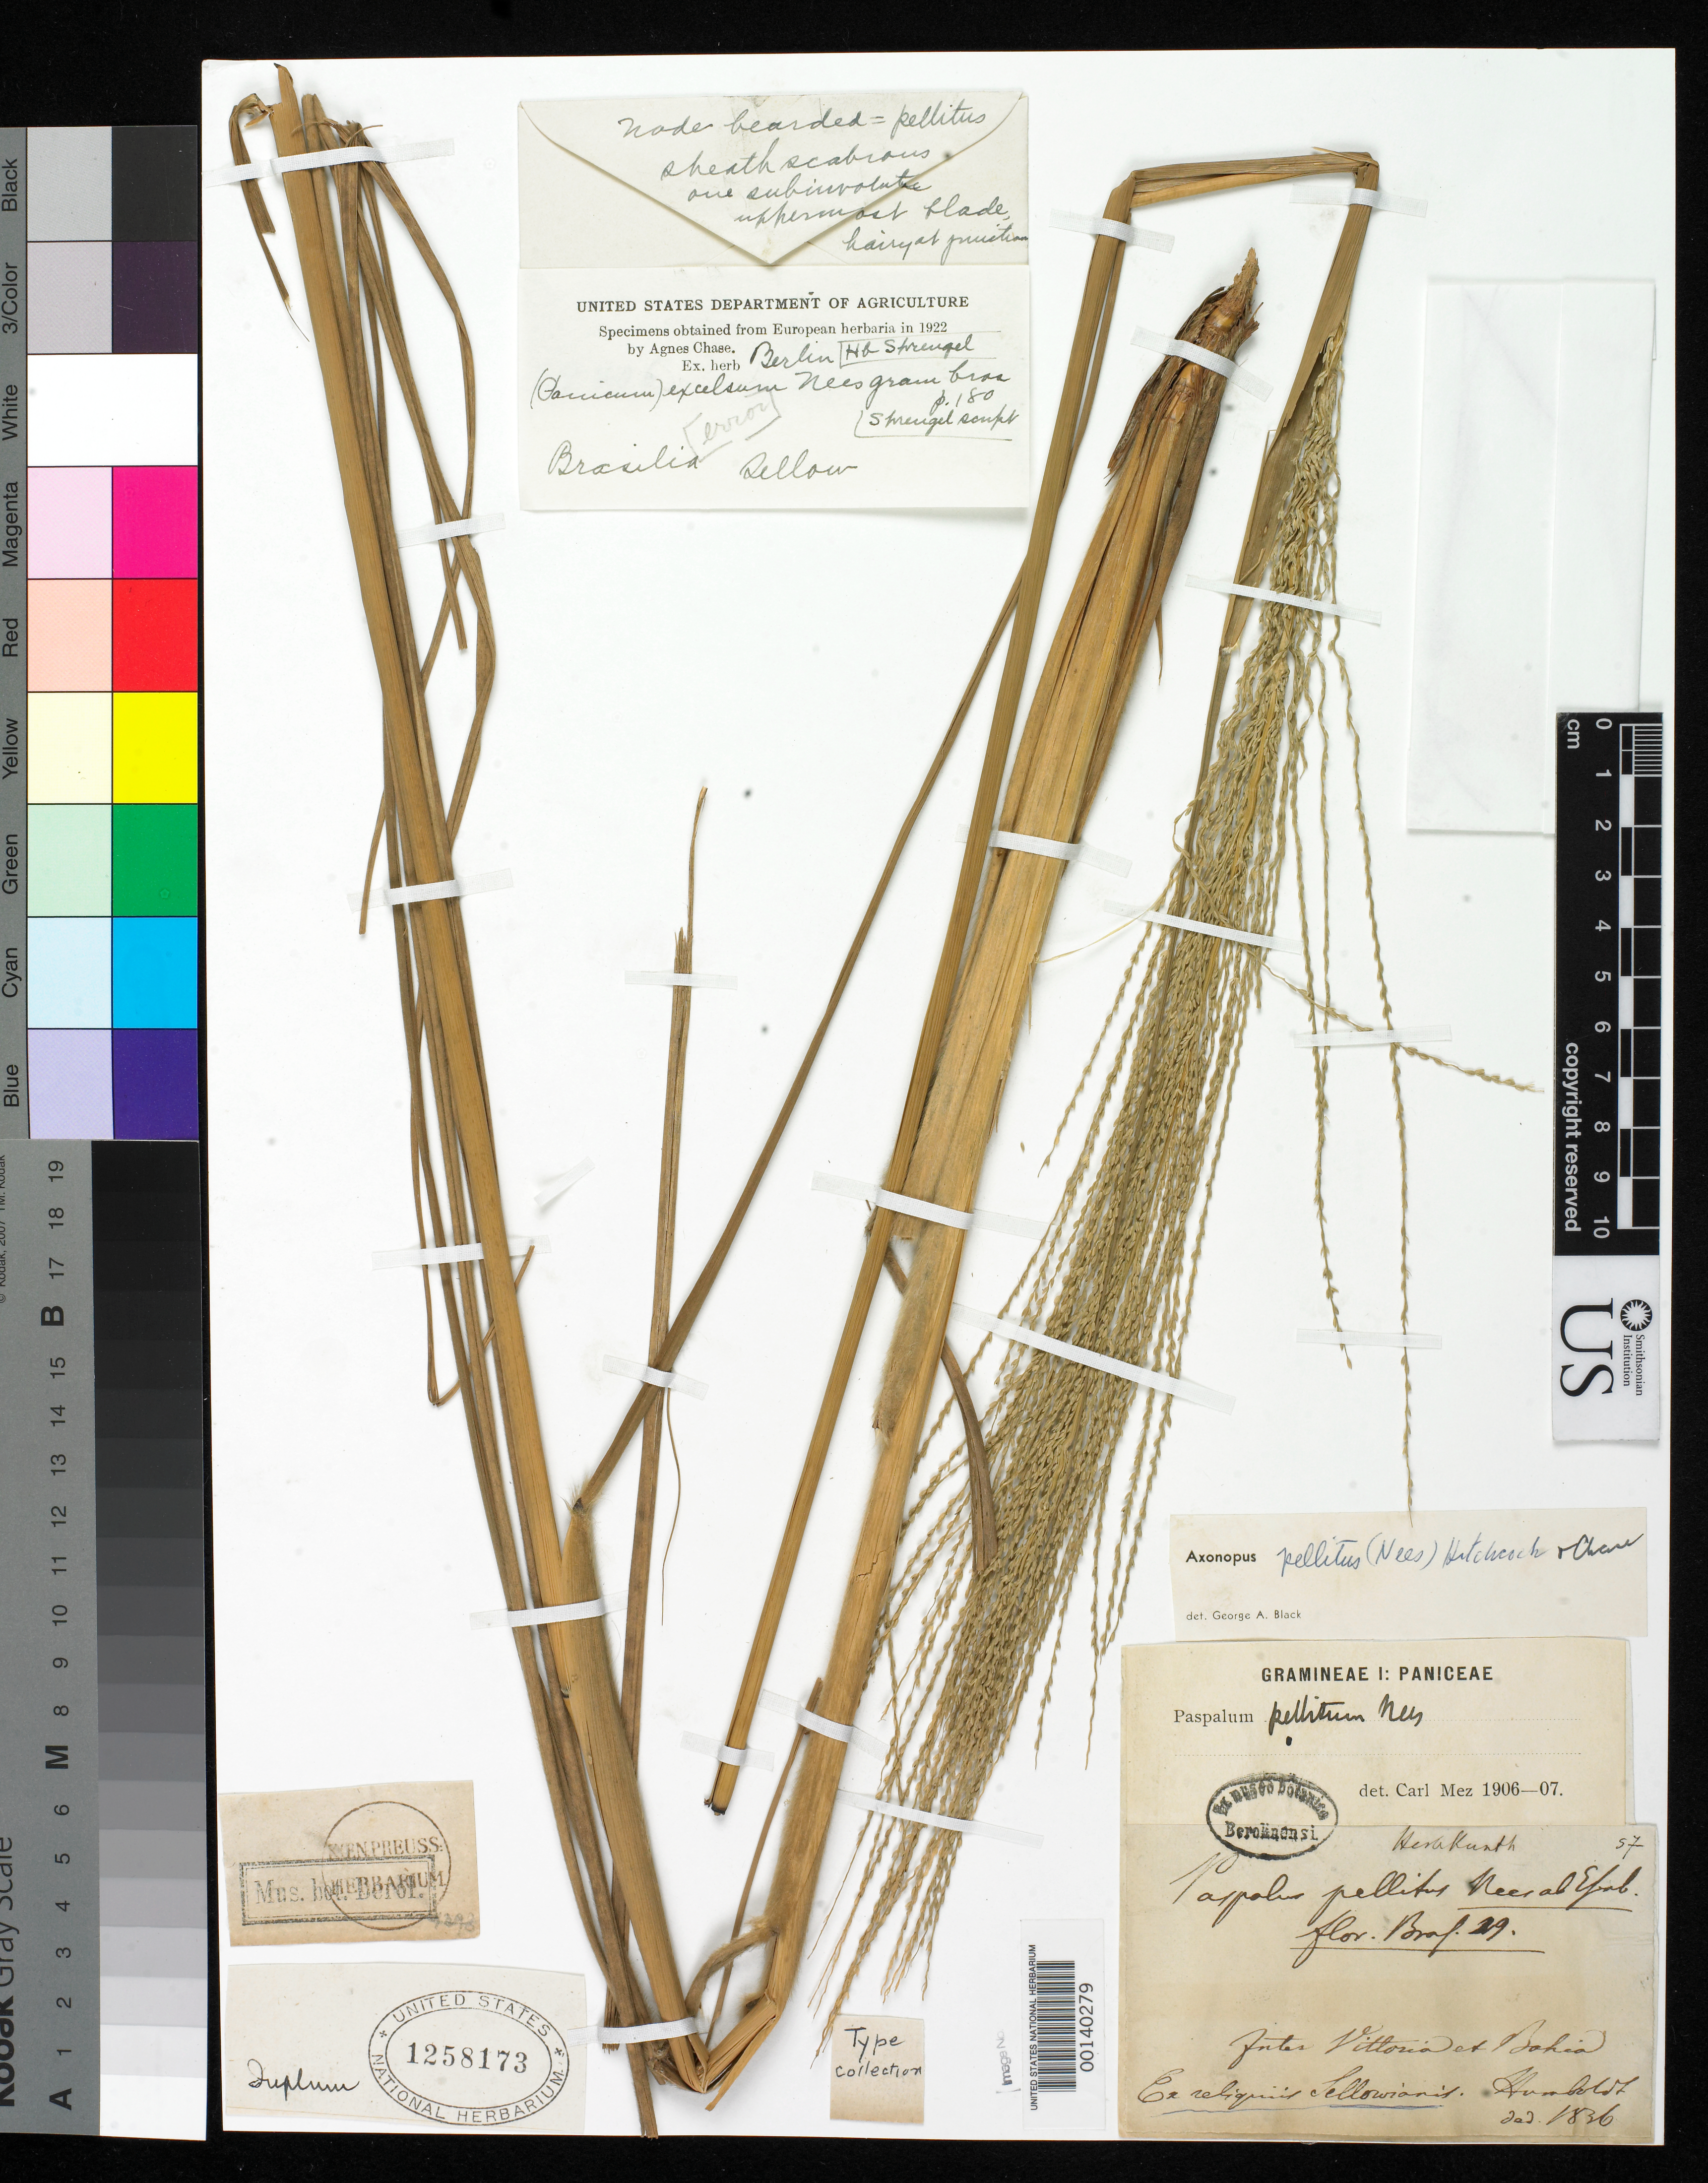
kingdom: Plantae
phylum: Tracheophyta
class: Liliopsida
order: Poales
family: Poaceae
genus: Paspalum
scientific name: Paspalum pellitum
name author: Nees ex Trin.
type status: Isotype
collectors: F. Sellow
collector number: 257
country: Brazil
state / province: Bahia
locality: Vittoria.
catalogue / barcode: US 1258173